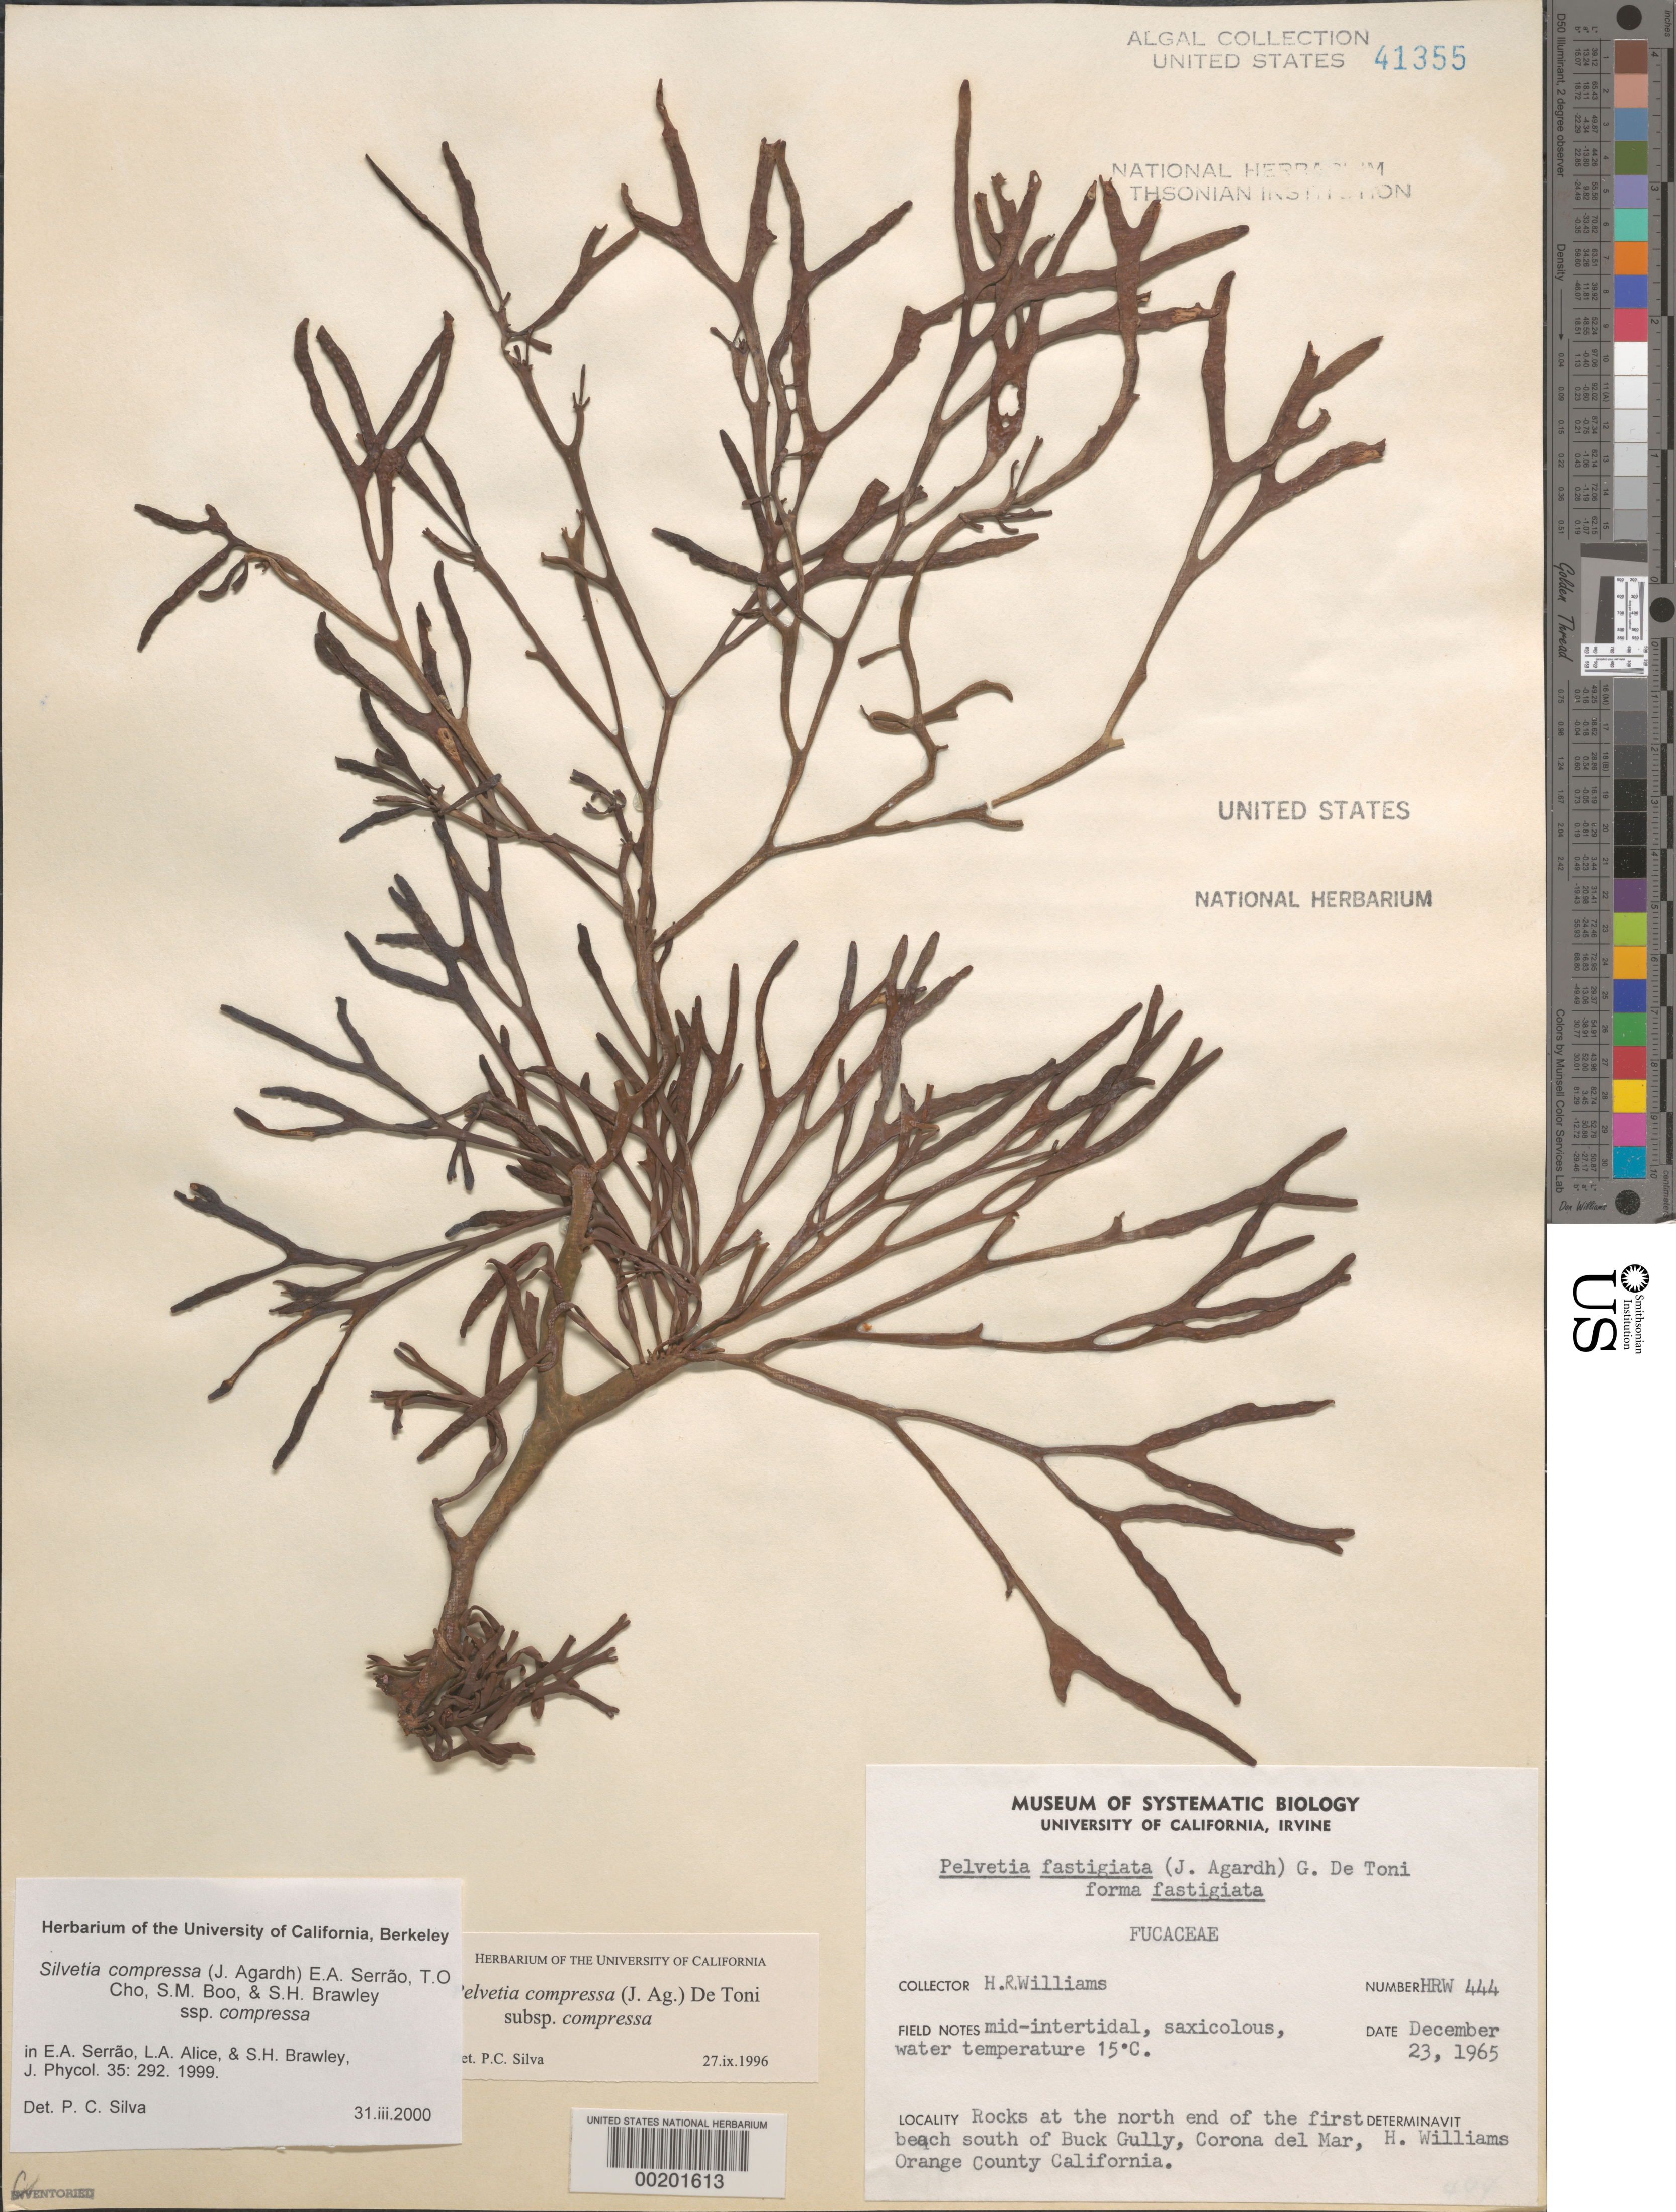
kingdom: Chromista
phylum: Ochrophyta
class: Phaeophyceae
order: Fucales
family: Fucaceae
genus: Silvetia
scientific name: Silvetia compressa subsp. compressa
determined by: Silva, P. C.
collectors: H. R. Williams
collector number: HRW 444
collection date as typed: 23 Dec 1965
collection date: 1965-12-23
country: United States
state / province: California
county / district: Orange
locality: Corona del Mar, north end of first beach south of Buck Gully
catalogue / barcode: US 41355